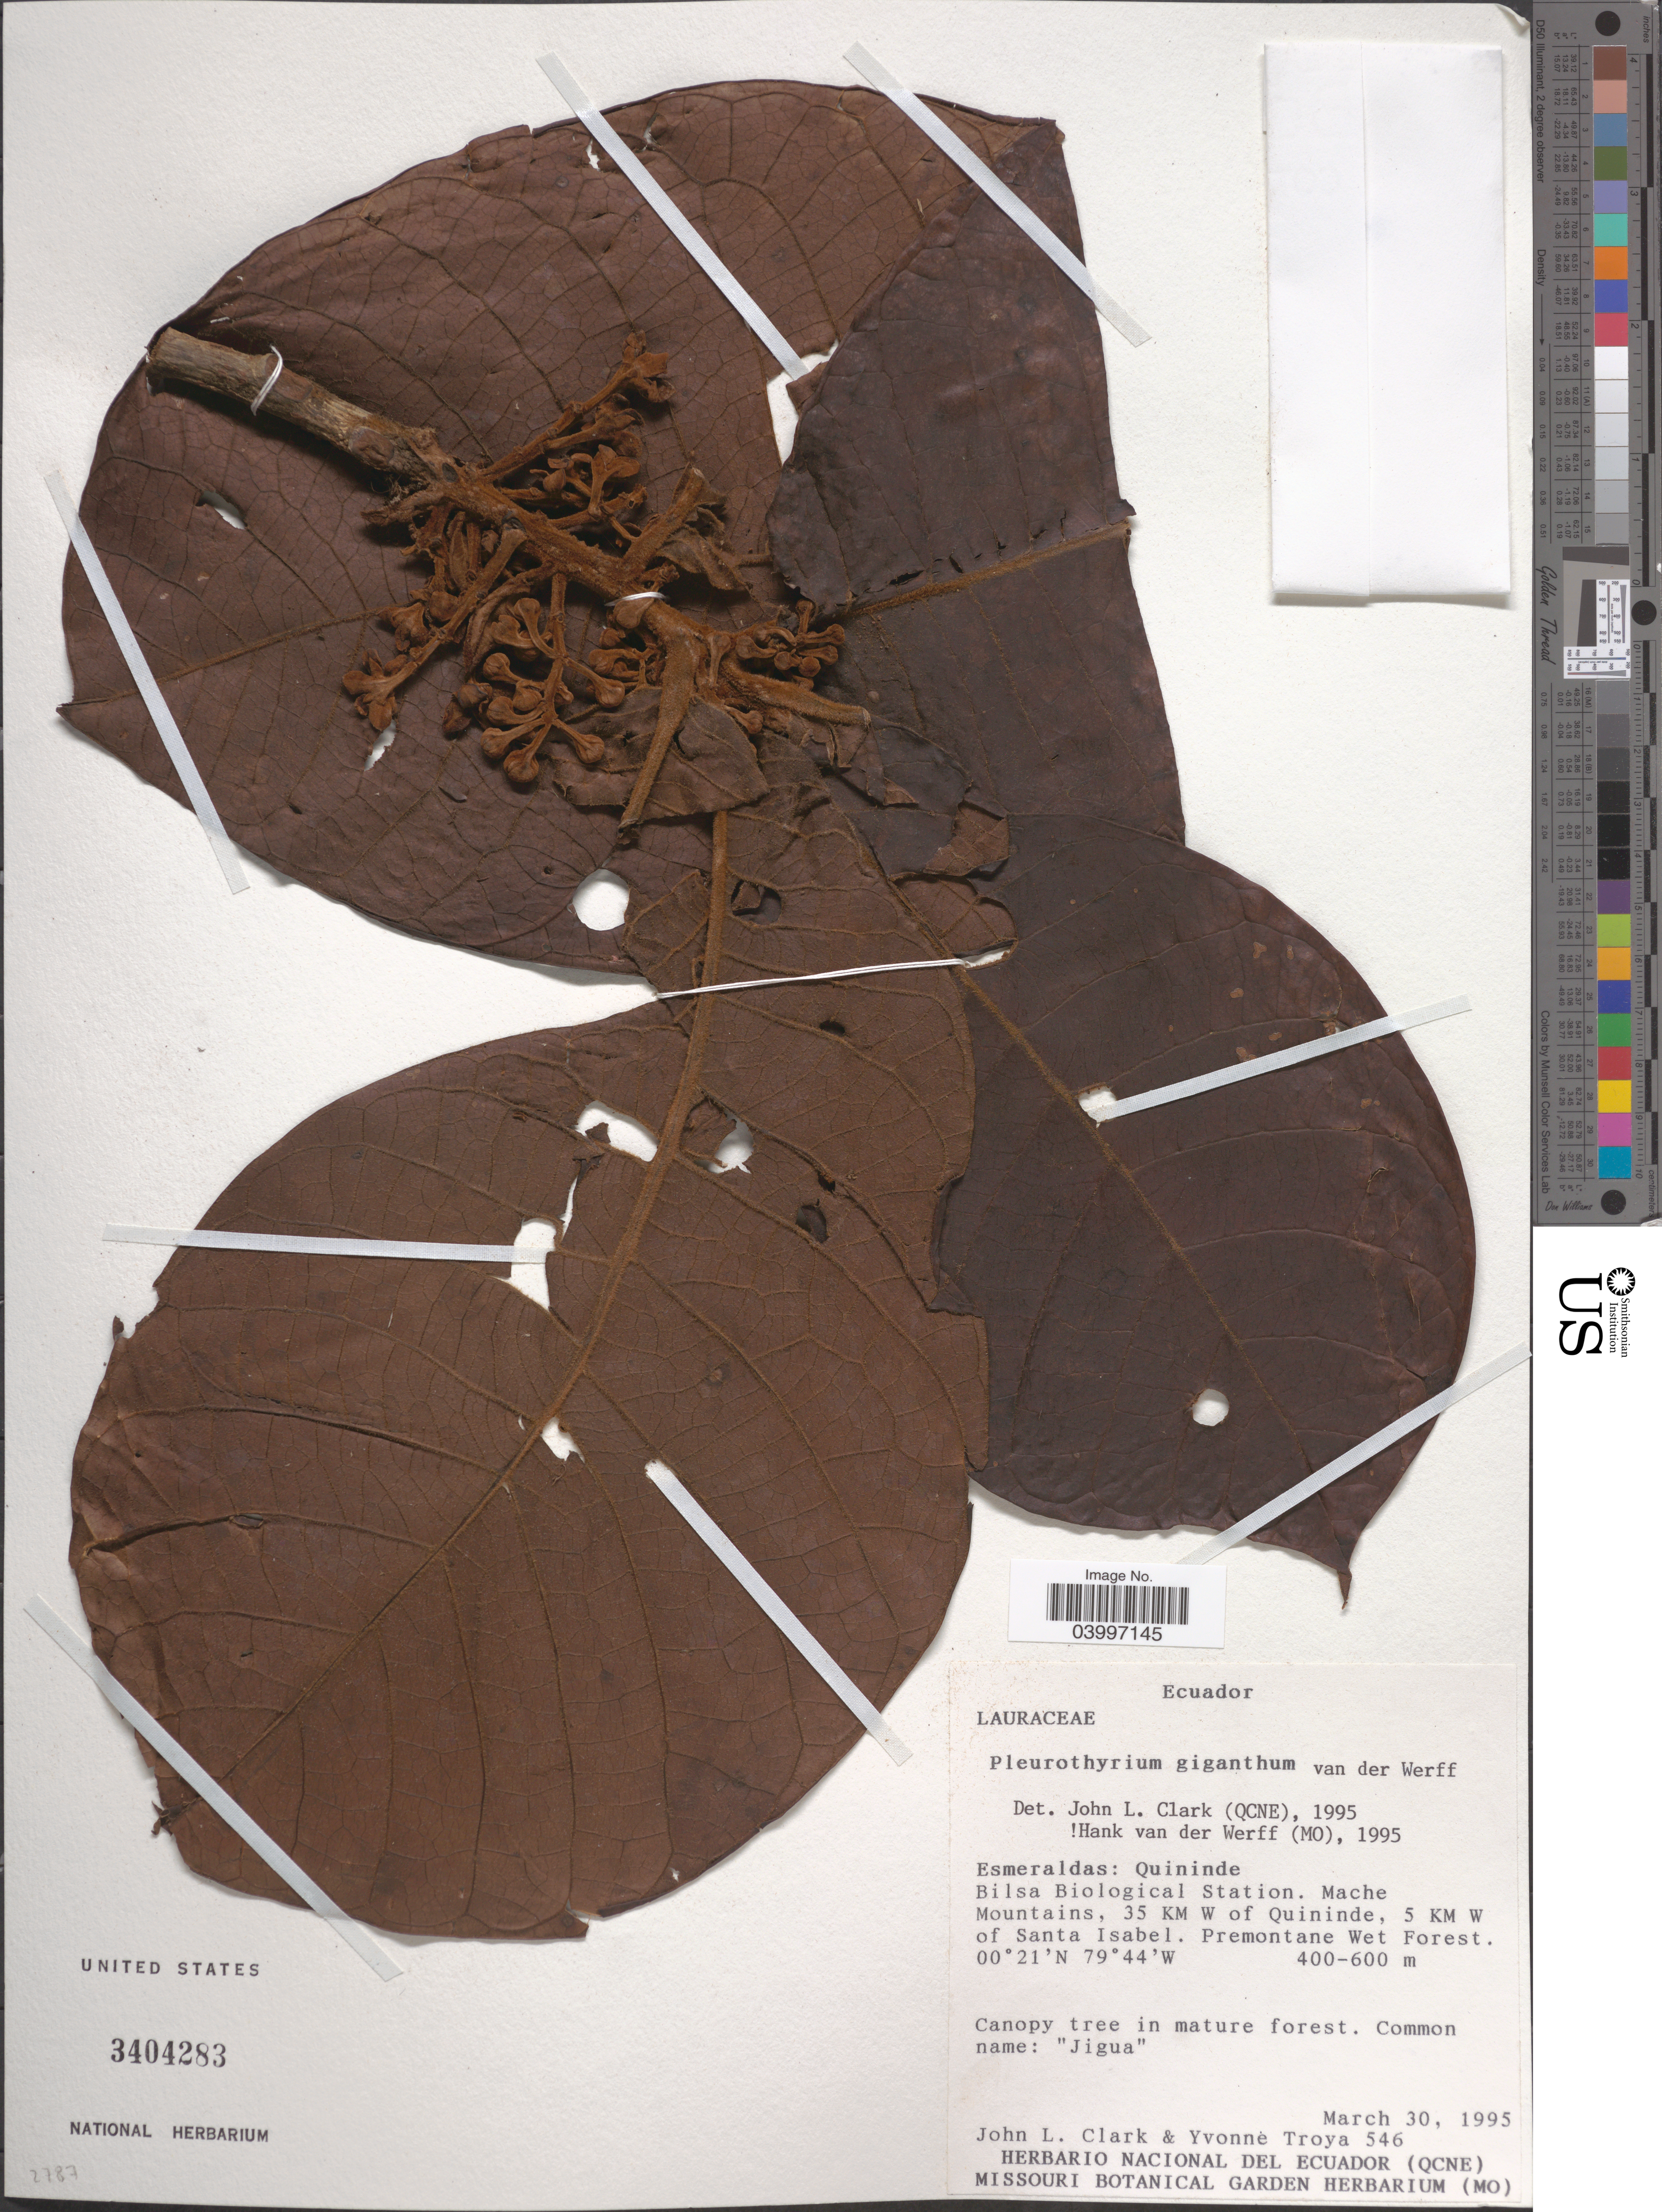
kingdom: Plantae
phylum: Tracheophyta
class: Magnoliopsida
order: Laurales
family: Lauraceae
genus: Pleurothyrium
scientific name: Pleurothyrium giganthum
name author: van der Werff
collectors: J. L. Clark & Y. Troya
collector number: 546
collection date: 1995-03-30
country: Ecuador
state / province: Esmeraldas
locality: Quininde. Bilsa Biological Station. Mache Mountains. 35 Km W of Quininde, 5 km W of Santa Isabel.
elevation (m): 400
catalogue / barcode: US 3404283